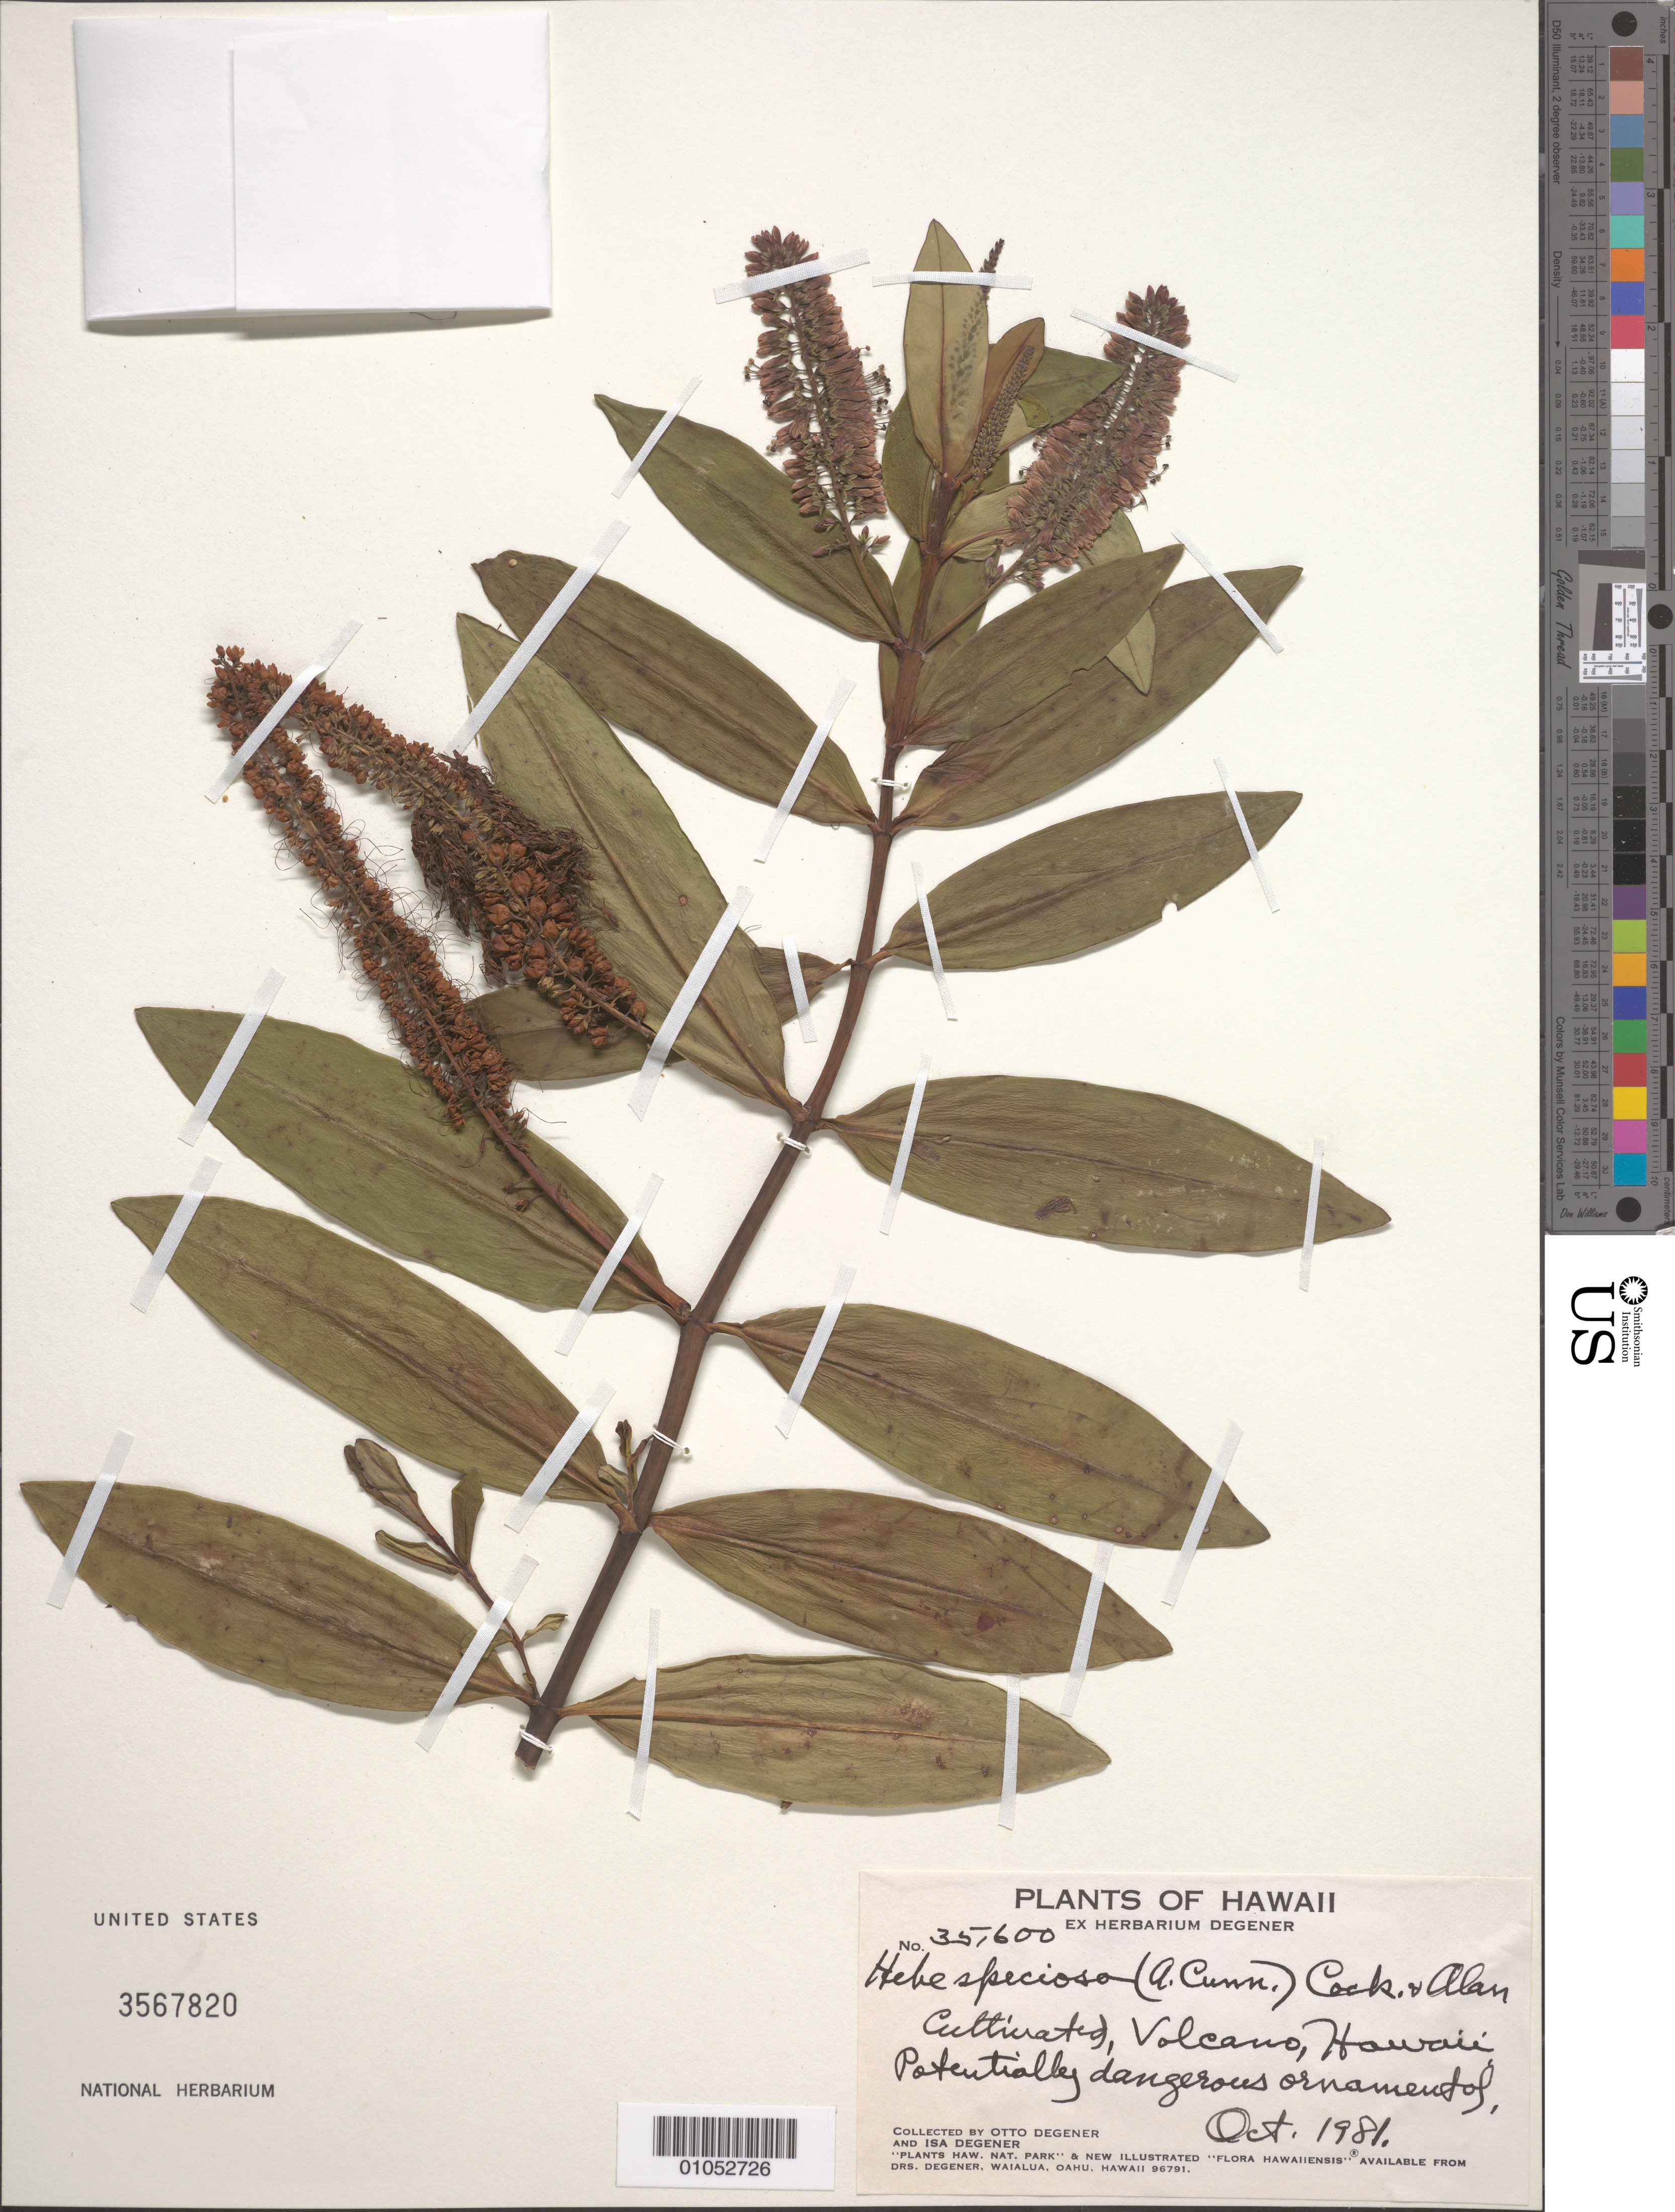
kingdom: Plantae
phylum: Tracheophyta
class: Magnoliopsida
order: Lamiales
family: Plantaginaceae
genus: Veronica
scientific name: Veronica speciosa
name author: R. Cunn. ex A. Cunn.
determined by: Wagner, W. L., (BOT), Smithsonian Institution - National Museum of Natural History (UNITED STATES)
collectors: O. Degener & I. Degener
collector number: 35600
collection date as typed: Oct 1981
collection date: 1981-10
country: United States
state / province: Hawaii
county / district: Hawaii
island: Hawaii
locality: Volcano, Hawaii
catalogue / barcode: US 3567820